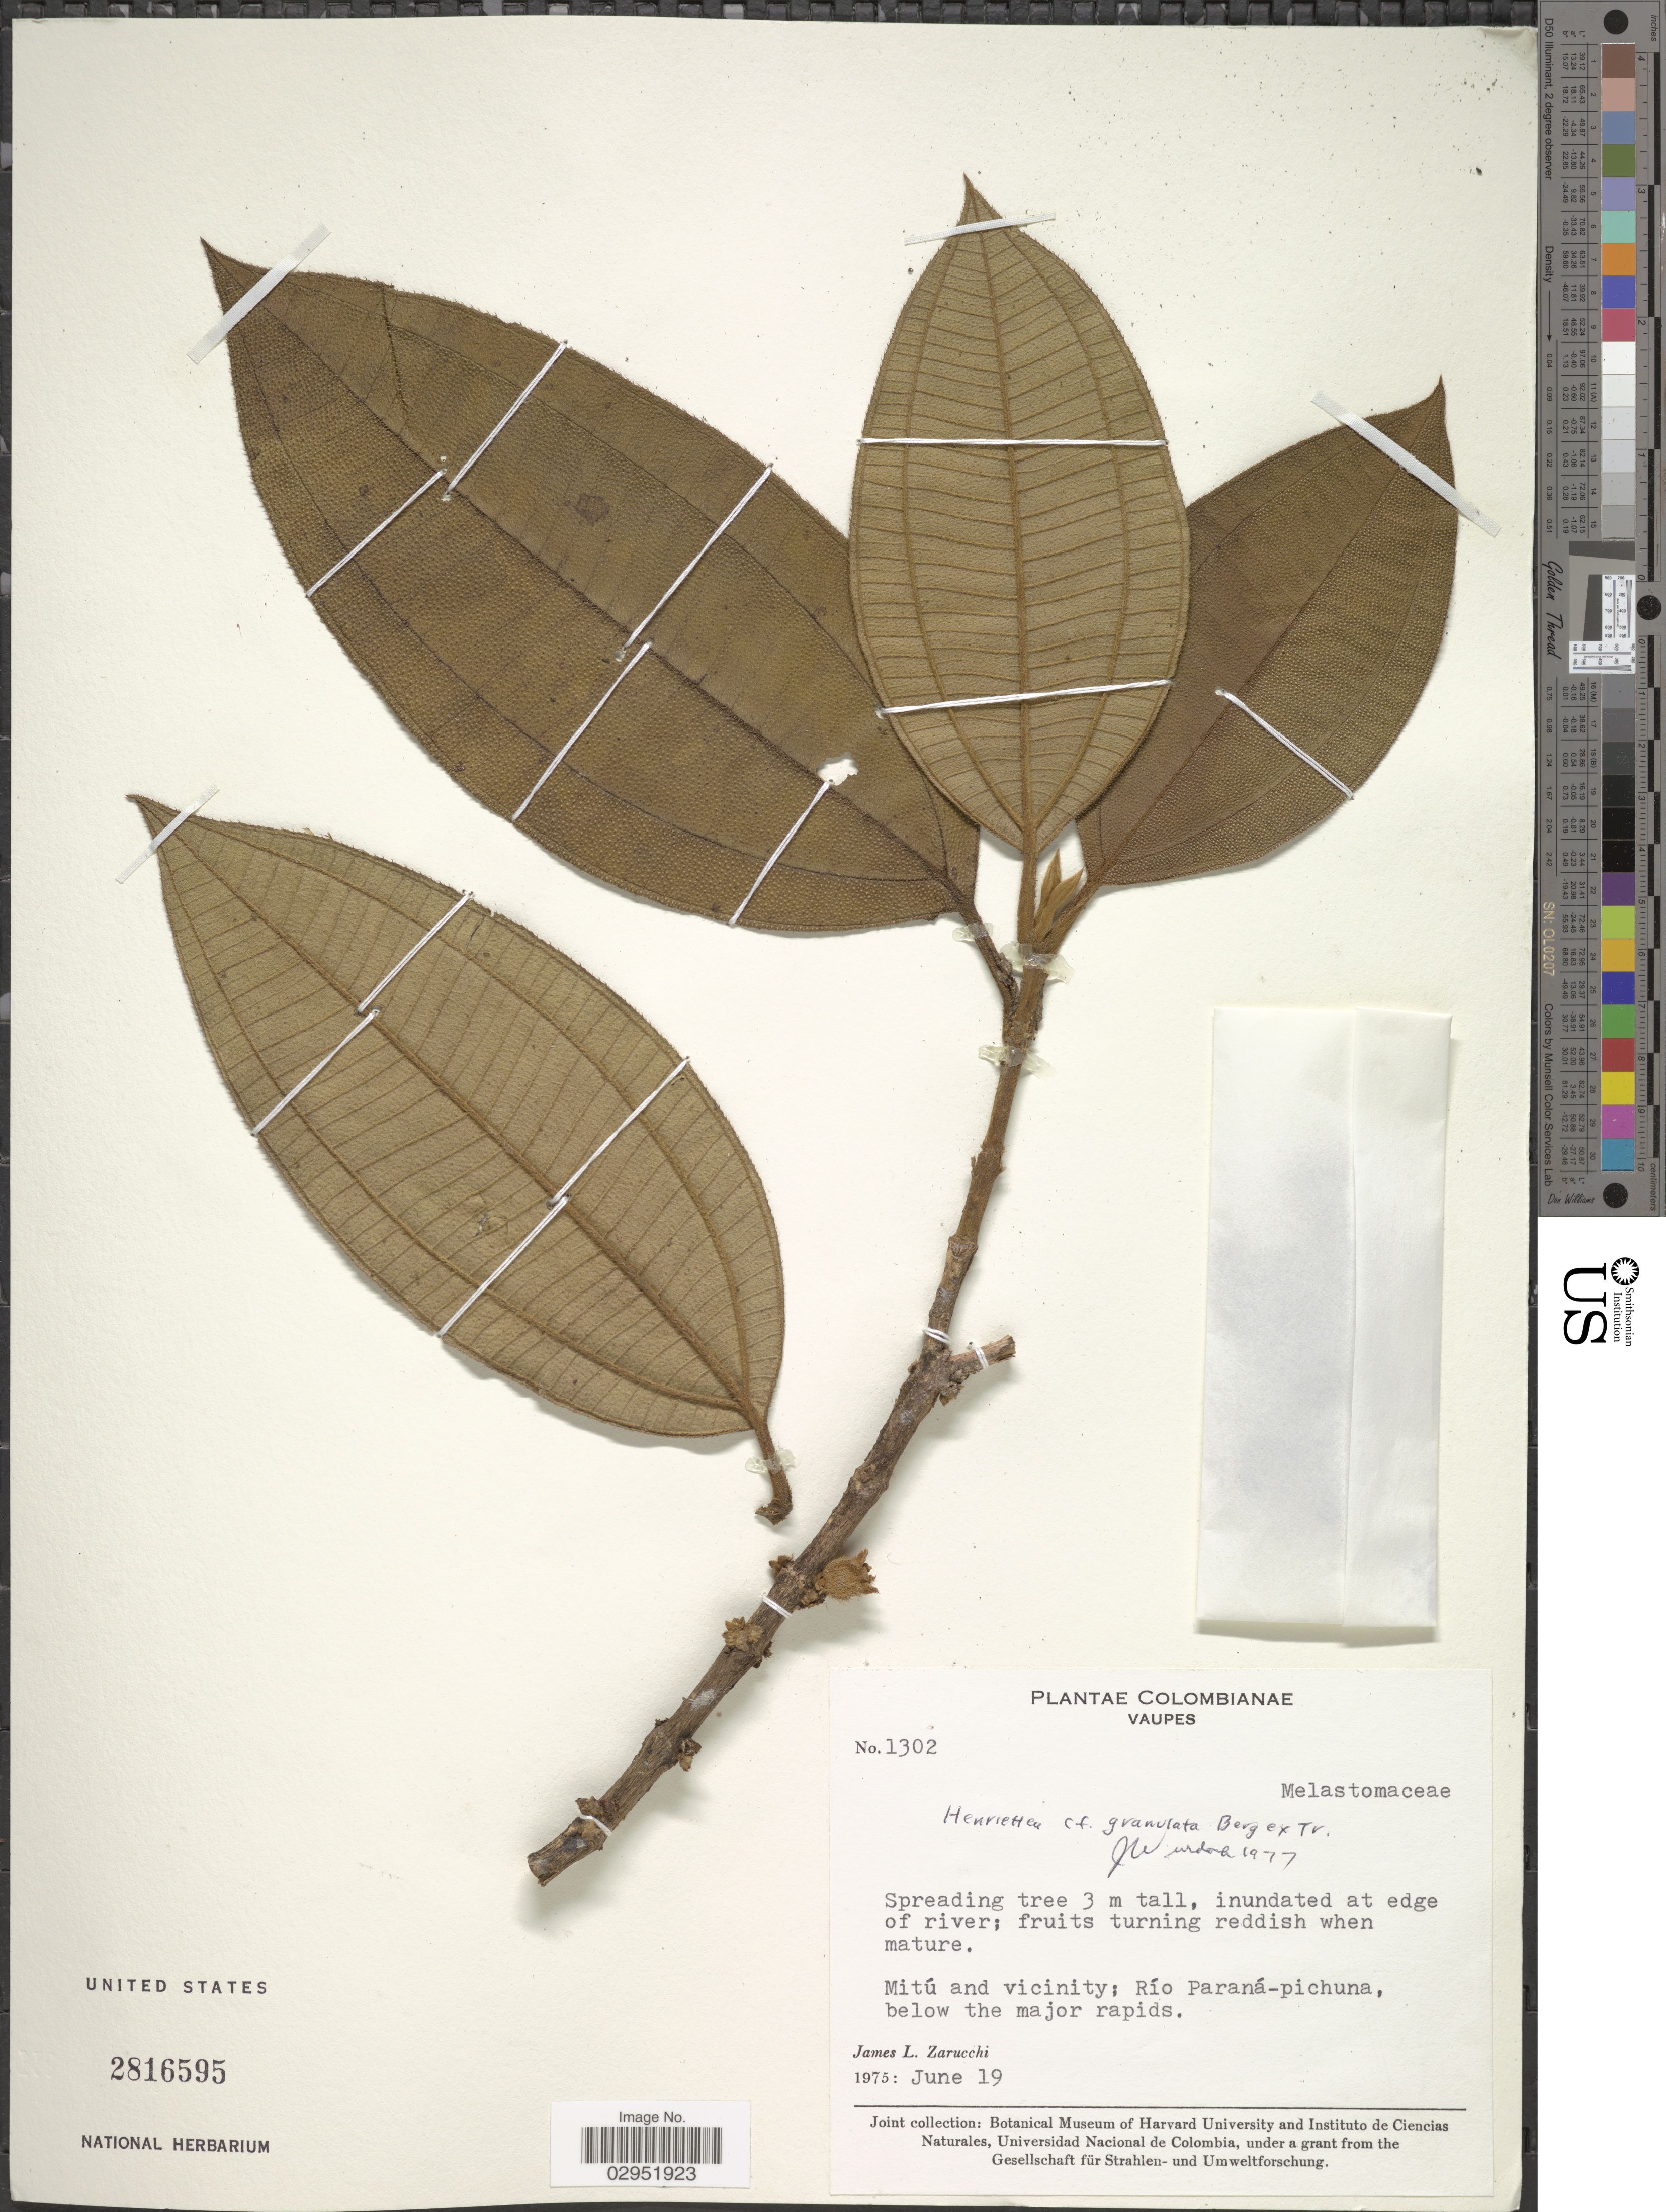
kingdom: Plantae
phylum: Tracheophyta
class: Magnoliopsida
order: Myrtales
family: Melastomataceae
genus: Henriettea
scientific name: Henriettea granulata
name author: Berg ex Triana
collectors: J. L. Zarucchi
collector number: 1302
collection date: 1975-06-19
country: Colombia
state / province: Vaupés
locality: Mitú and vicinity; Río Paraná-pichuna, below the major rapids.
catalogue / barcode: US 2816595